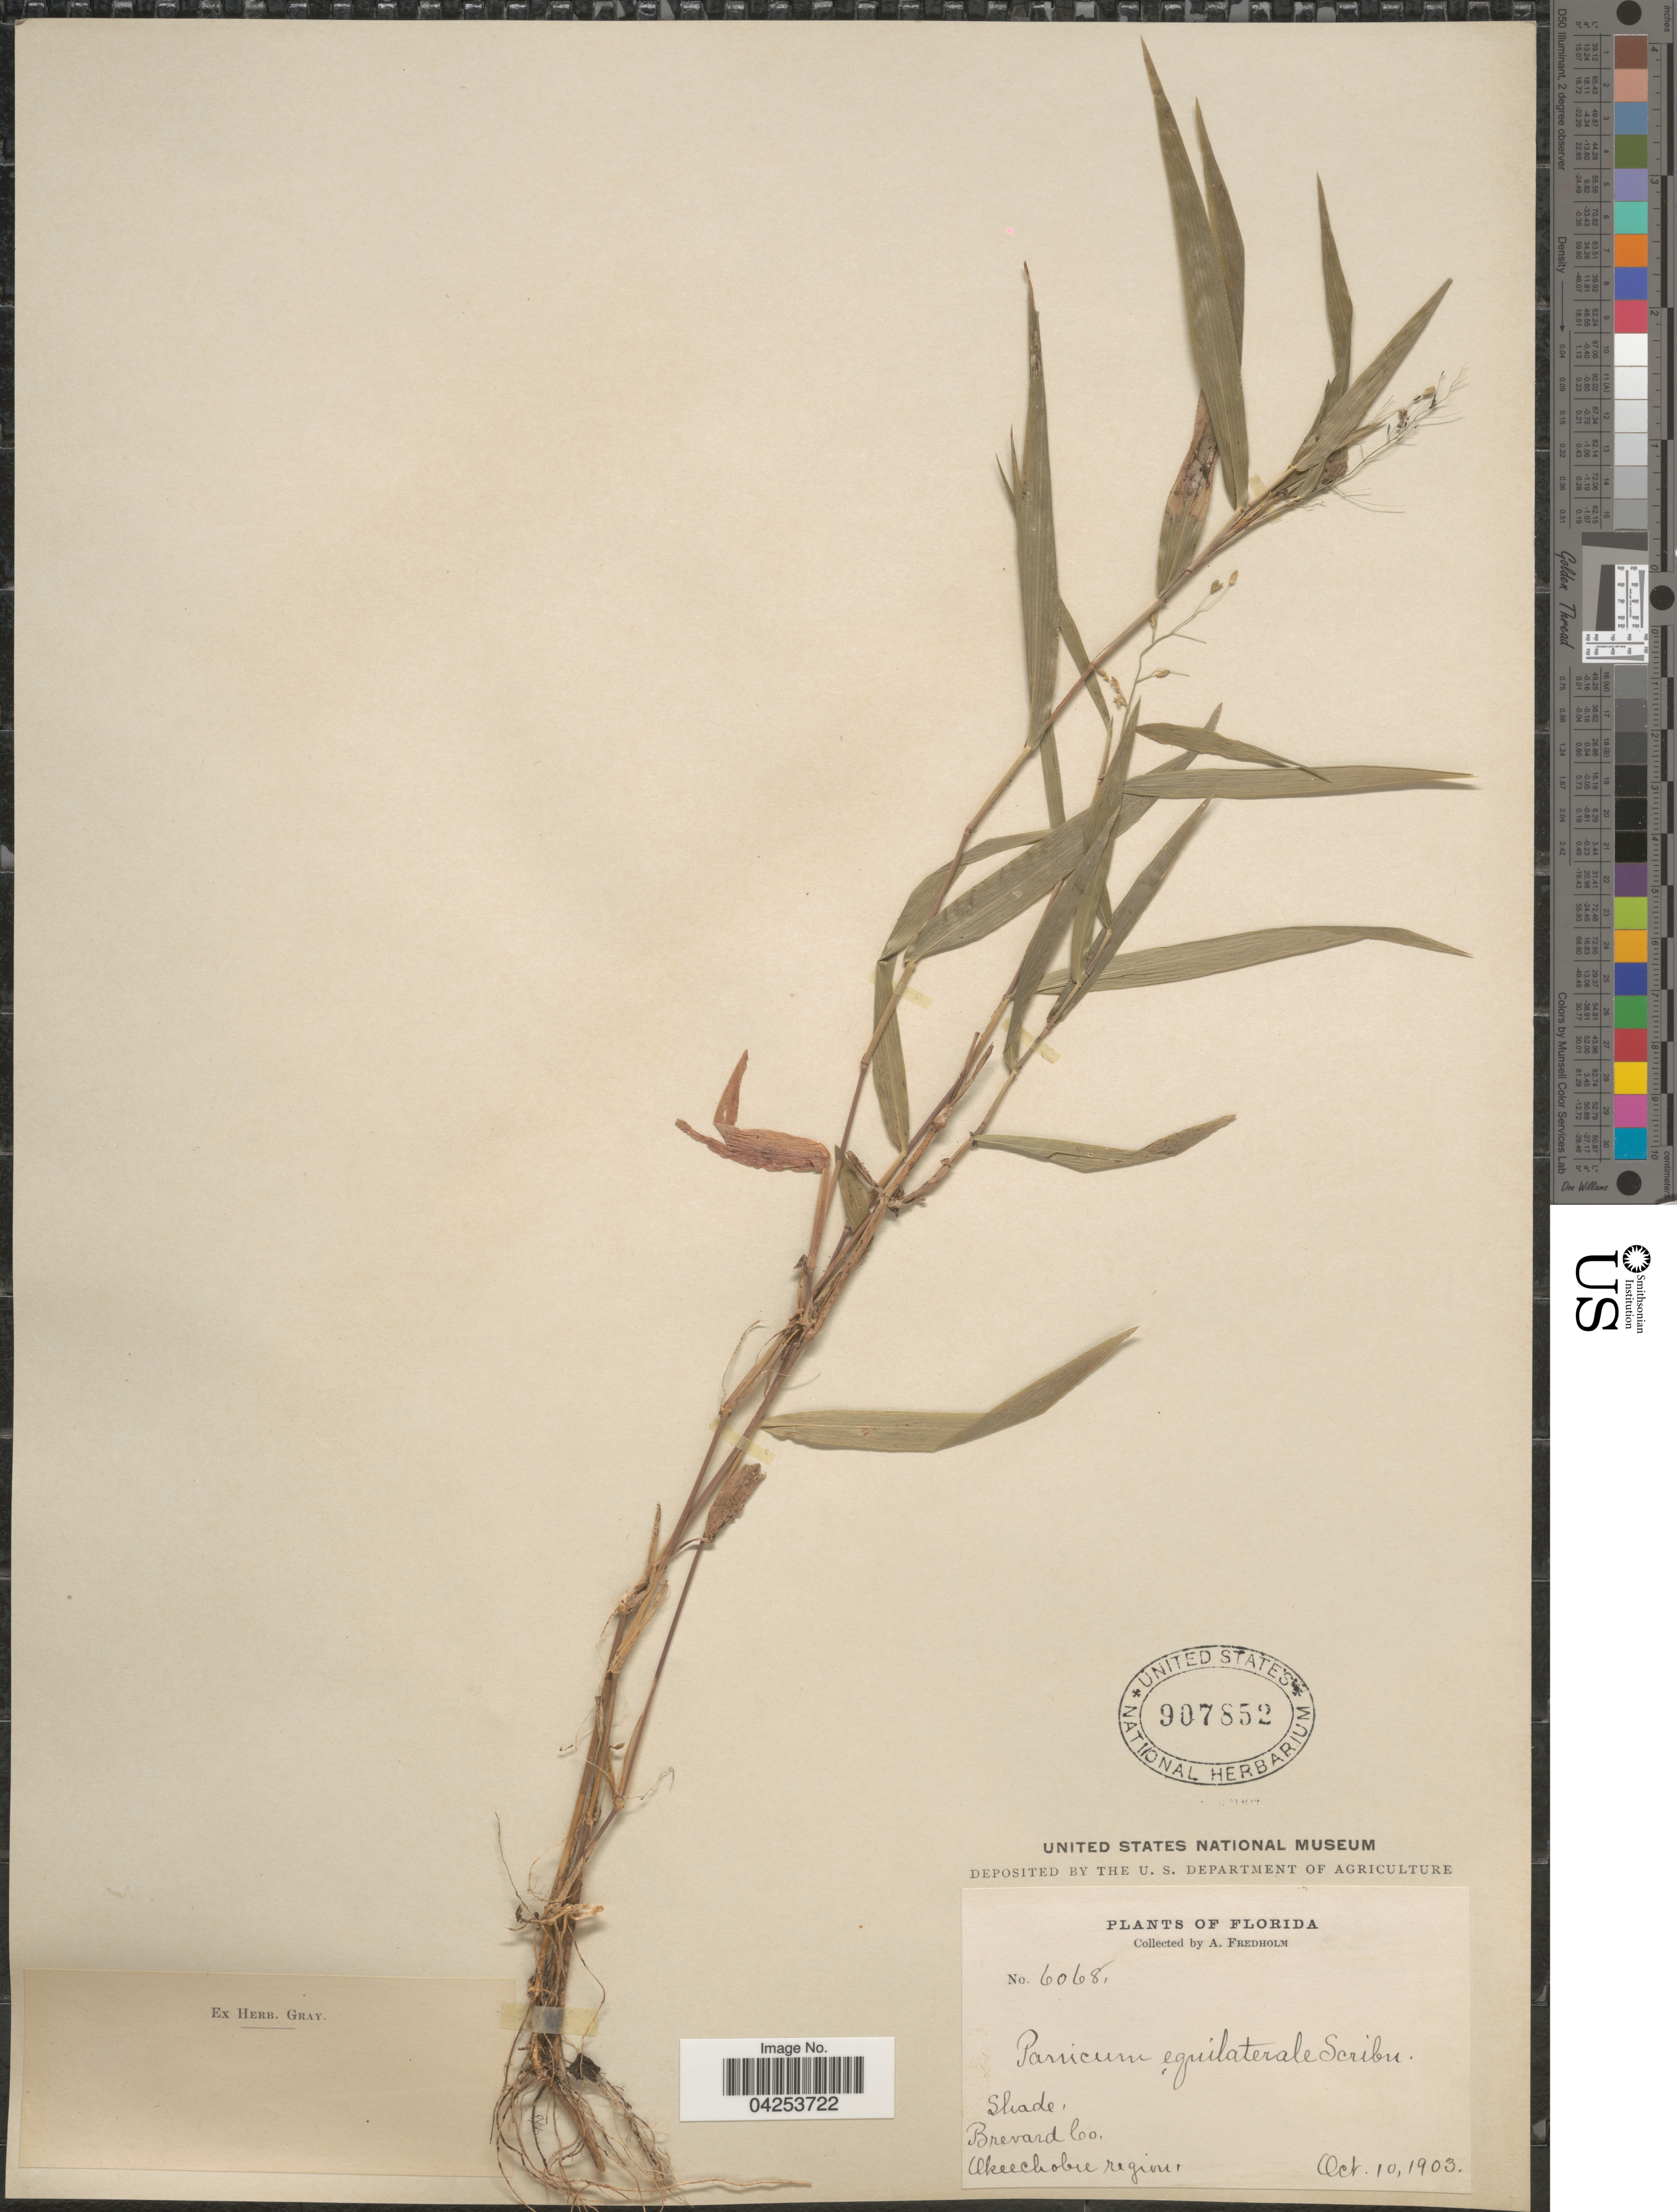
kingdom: Plantae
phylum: Tracheophyta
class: Liliopsida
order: Poales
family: Poaceae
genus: Dichanthelium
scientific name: Dichanthelium commutatum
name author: (Schult.) Gould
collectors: A. Fredholm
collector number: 6068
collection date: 1903-10-10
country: United States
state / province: Florida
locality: Shade. Brevard Co. Okeechobee region.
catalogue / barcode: US 907852